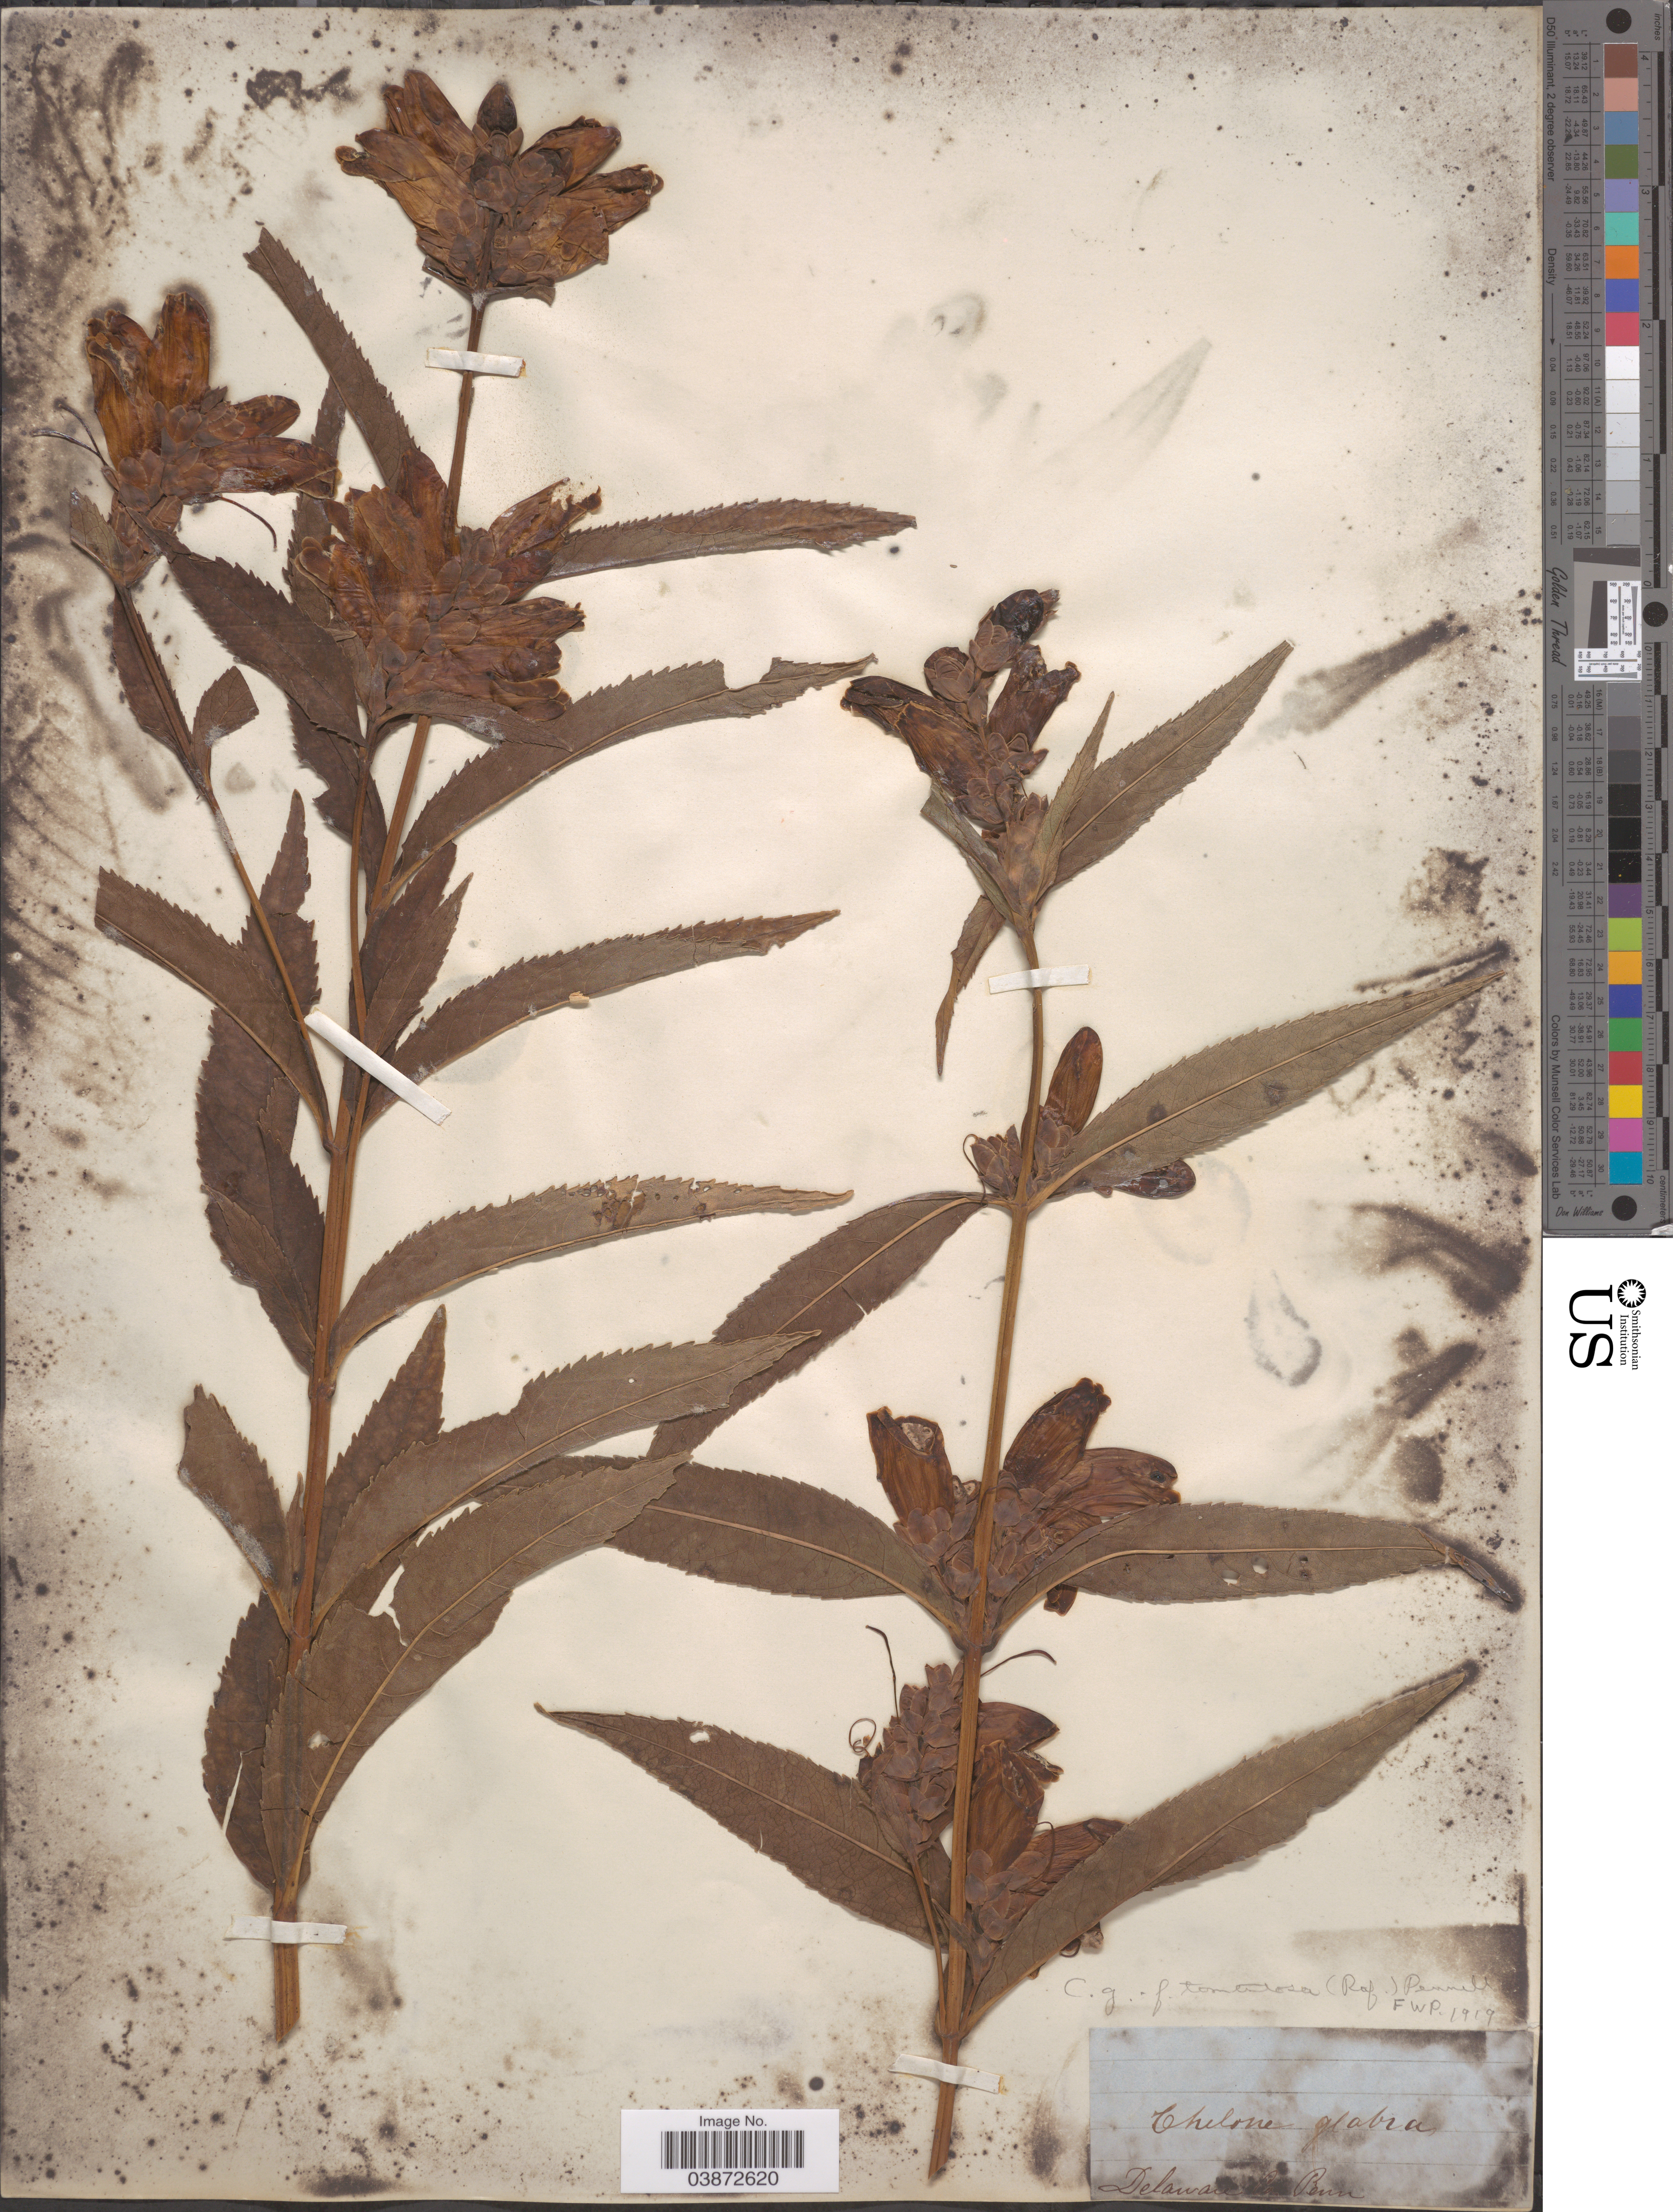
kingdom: Plantae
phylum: Tracheophyta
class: Magnoliopsida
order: Lamiales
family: Plantaginaceae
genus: Chelone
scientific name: Chelone glabra f. tomentosa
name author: (Raf.) Pennell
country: United States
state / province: Pennsylvania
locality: Delaware Co.